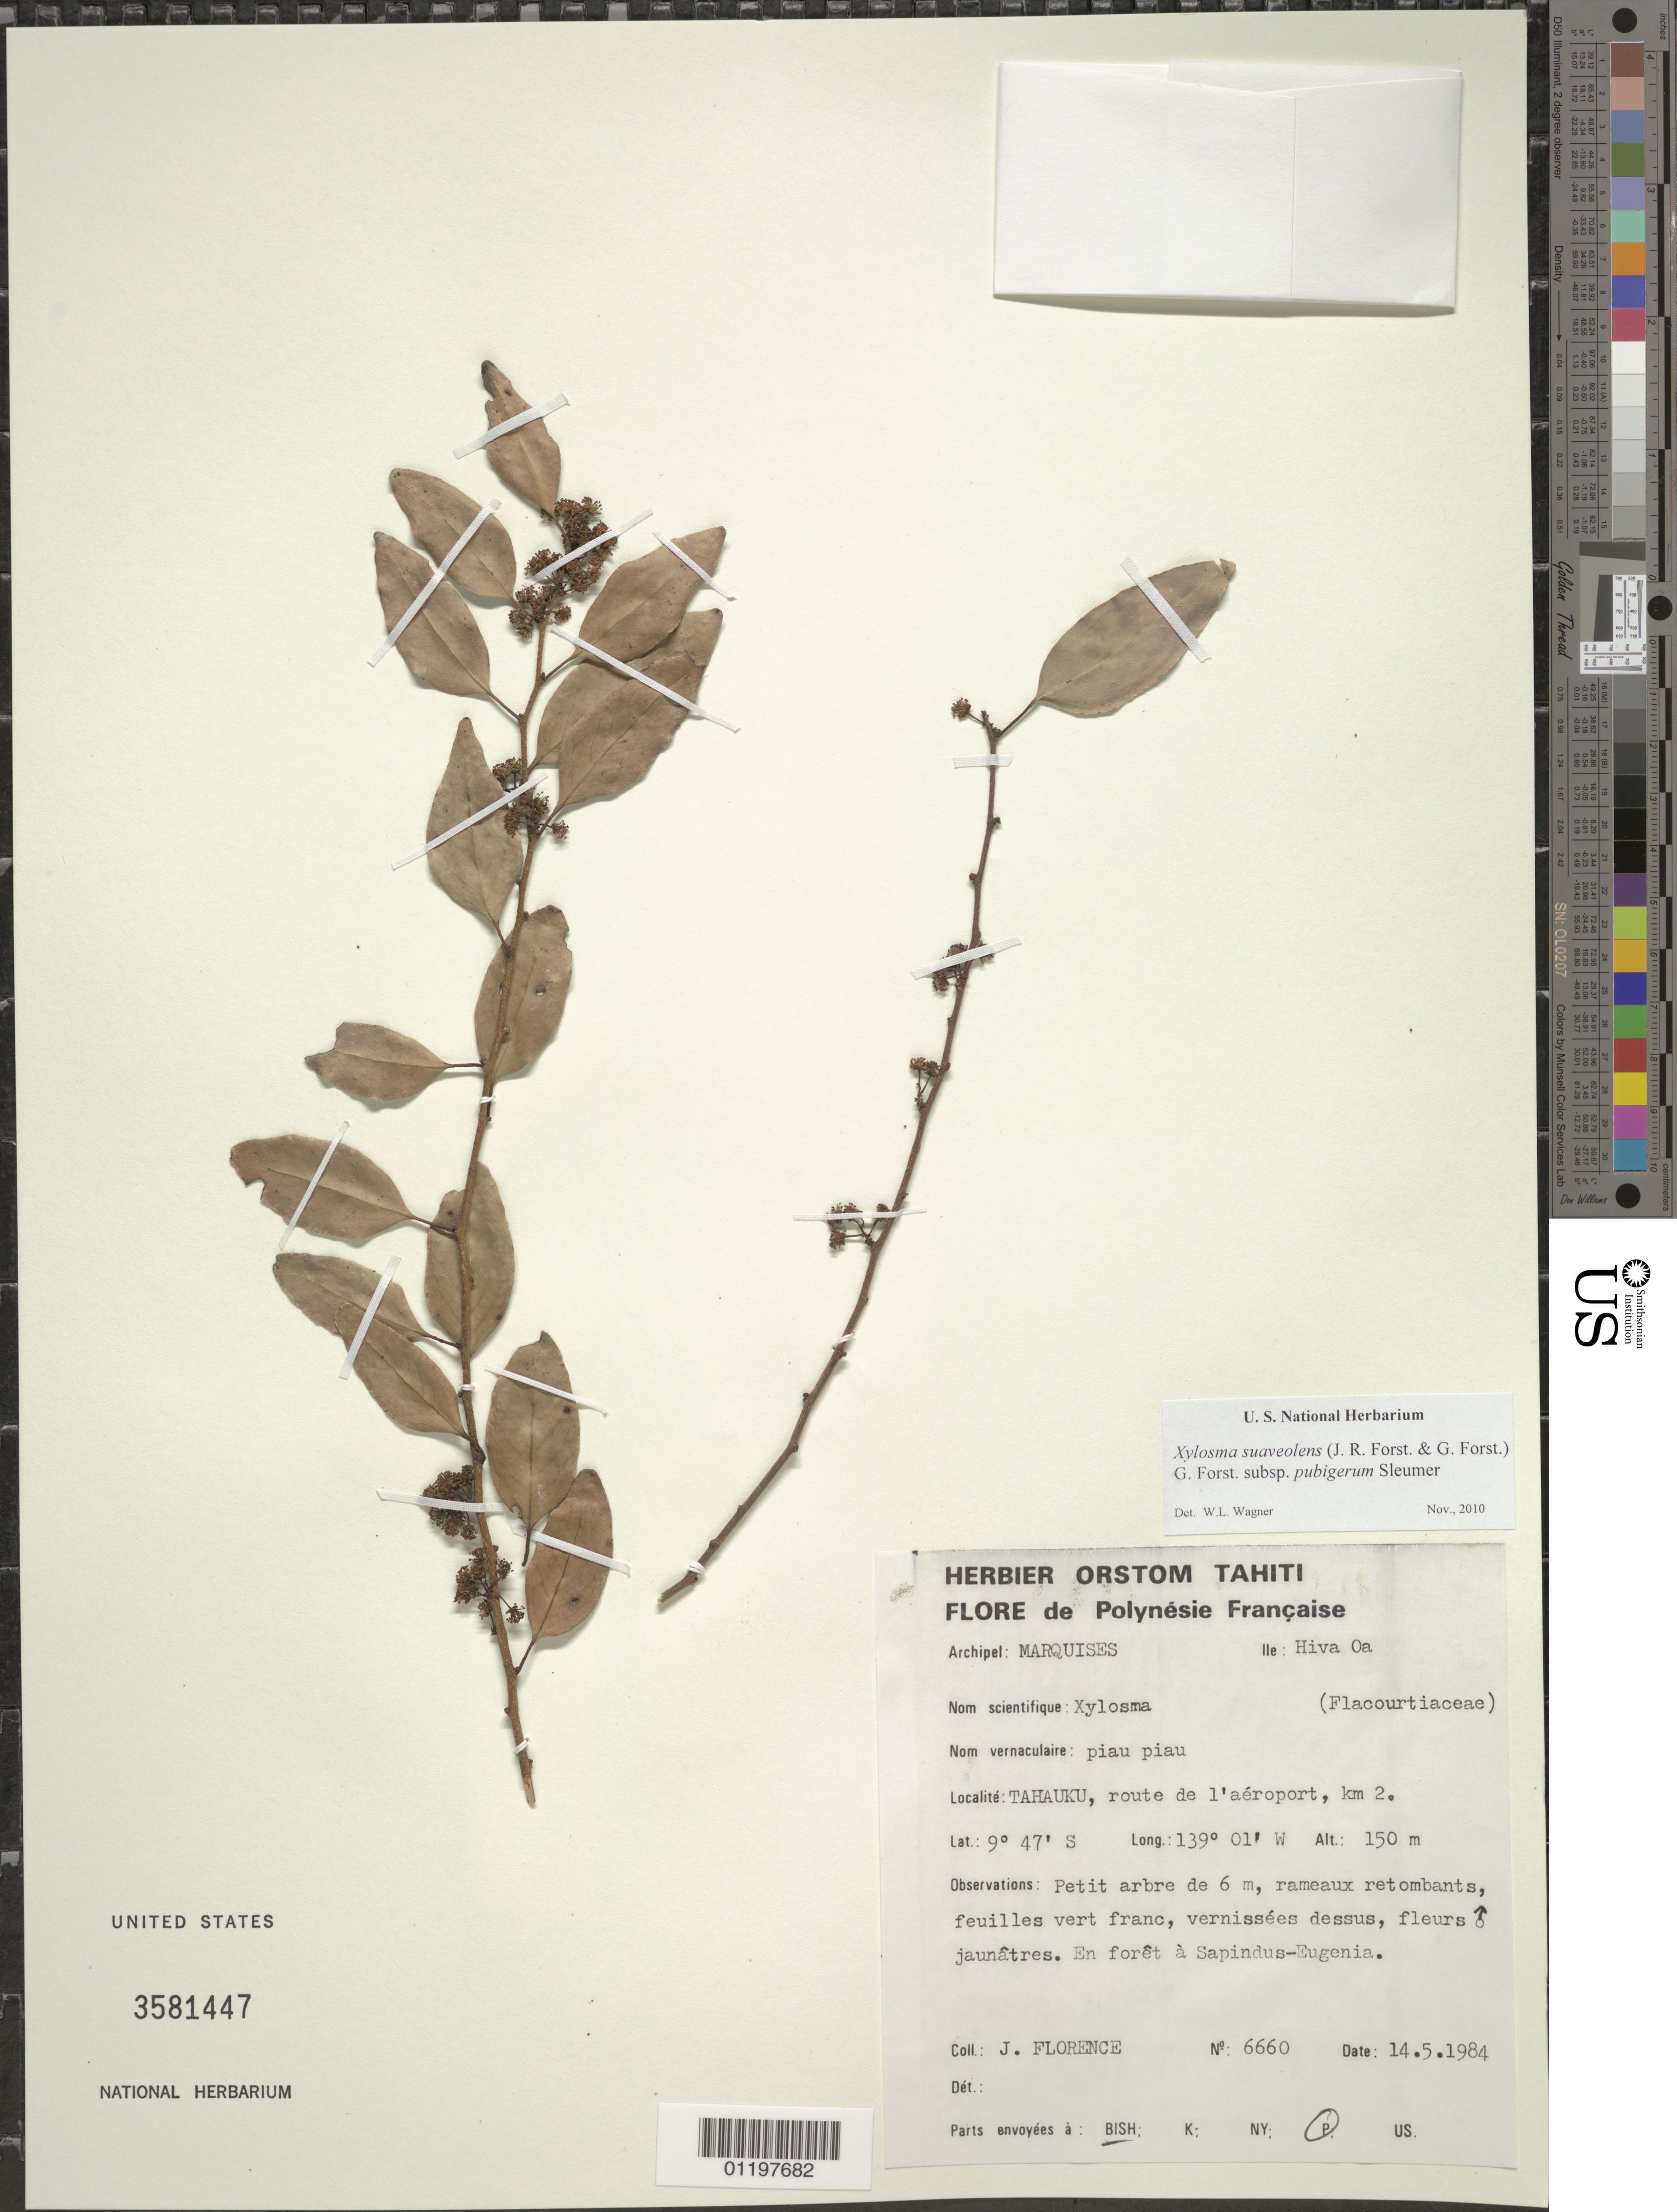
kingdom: Plantae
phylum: Tracheophyta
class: Magnoliopsida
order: Malpighiales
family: Salicaceae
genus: Xylosma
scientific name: Xylosma suaveolens subsp. pubigera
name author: Sleumer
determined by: Wagner, W. L., (BOT), Smithsonian Institution - National Museum of Natural History (UNITED STATES)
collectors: J. Florence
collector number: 6660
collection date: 1984-05-14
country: French Polynesia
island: Hiva Oa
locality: Tahauku, route de l'aéroport, km 2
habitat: En forêt à Sapindus-Eugenia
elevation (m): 150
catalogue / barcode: US 3581447